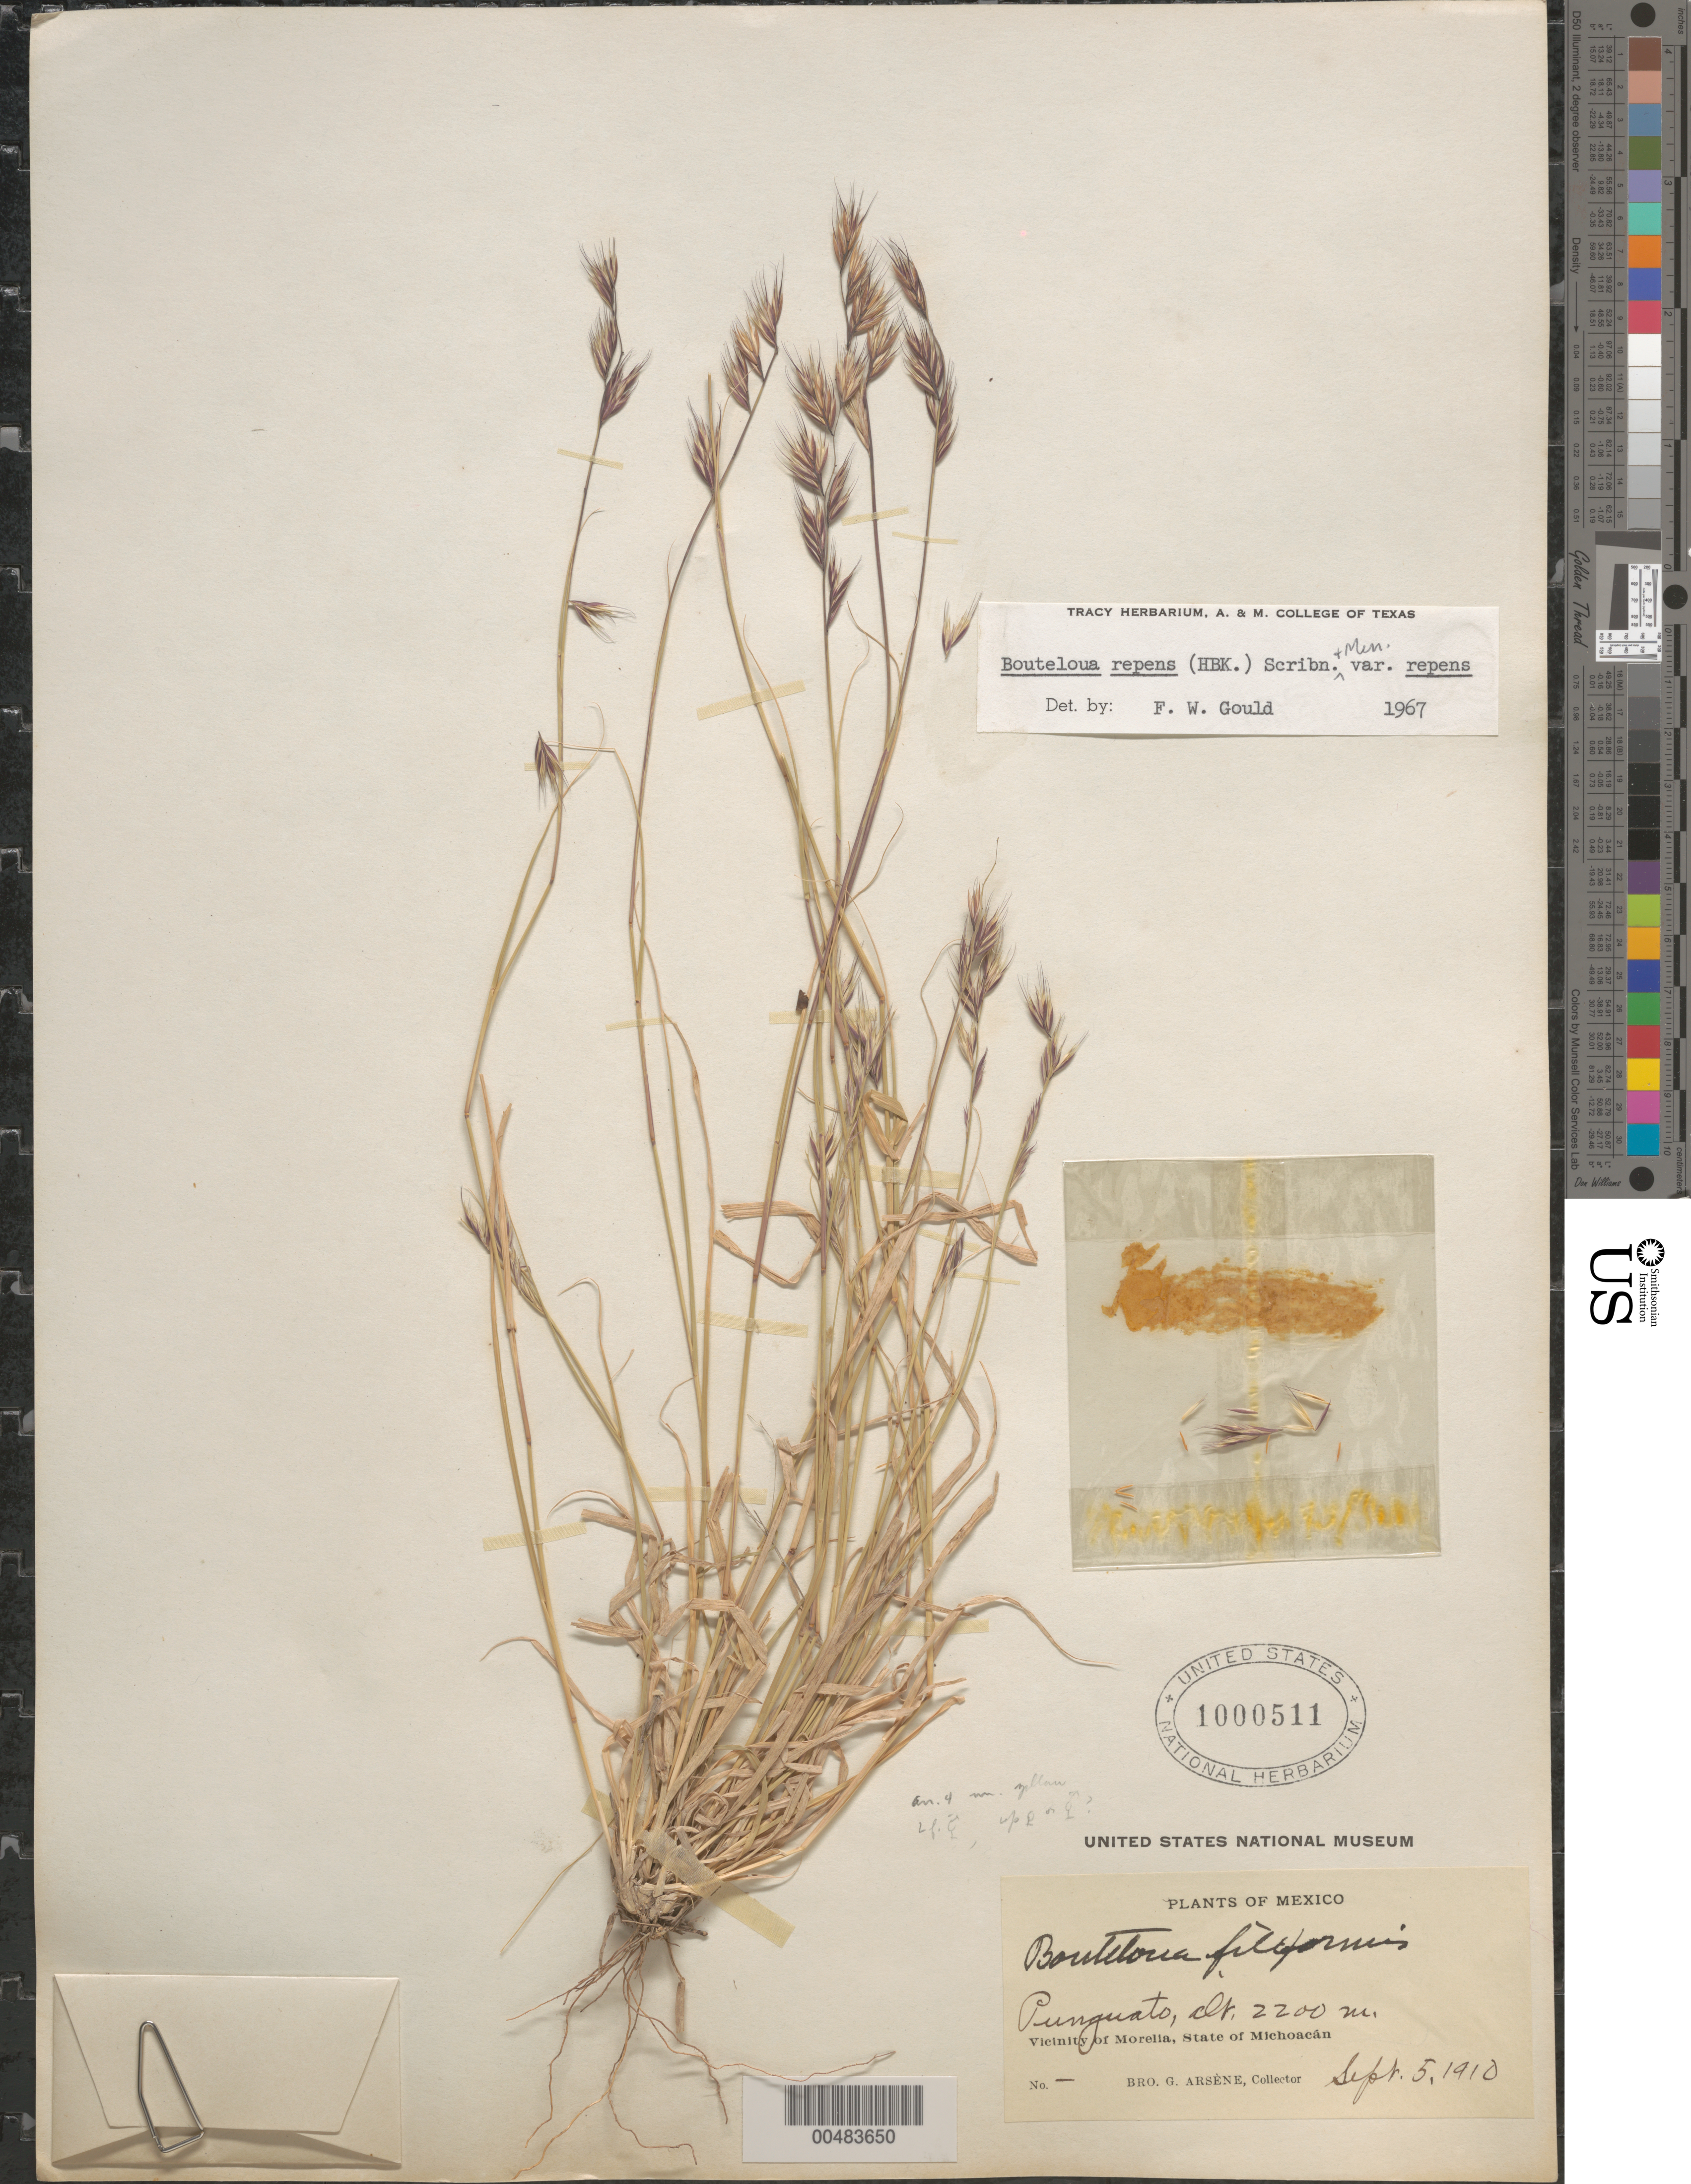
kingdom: Plantae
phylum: Tracheophyta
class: Liliopsida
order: Poales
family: Poaceae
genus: Bouteloua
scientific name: Bouteloua repens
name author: (Kunth) Scribn. & Merr.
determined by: Gould, F. W.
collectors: Bro. G. Arsène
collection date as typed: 5 Sep 1910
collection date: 1910-09-05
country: Mexico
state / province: Michoacán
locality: Vicinity of Morelia, Punguato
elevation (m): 2200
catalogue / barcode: US 1000511